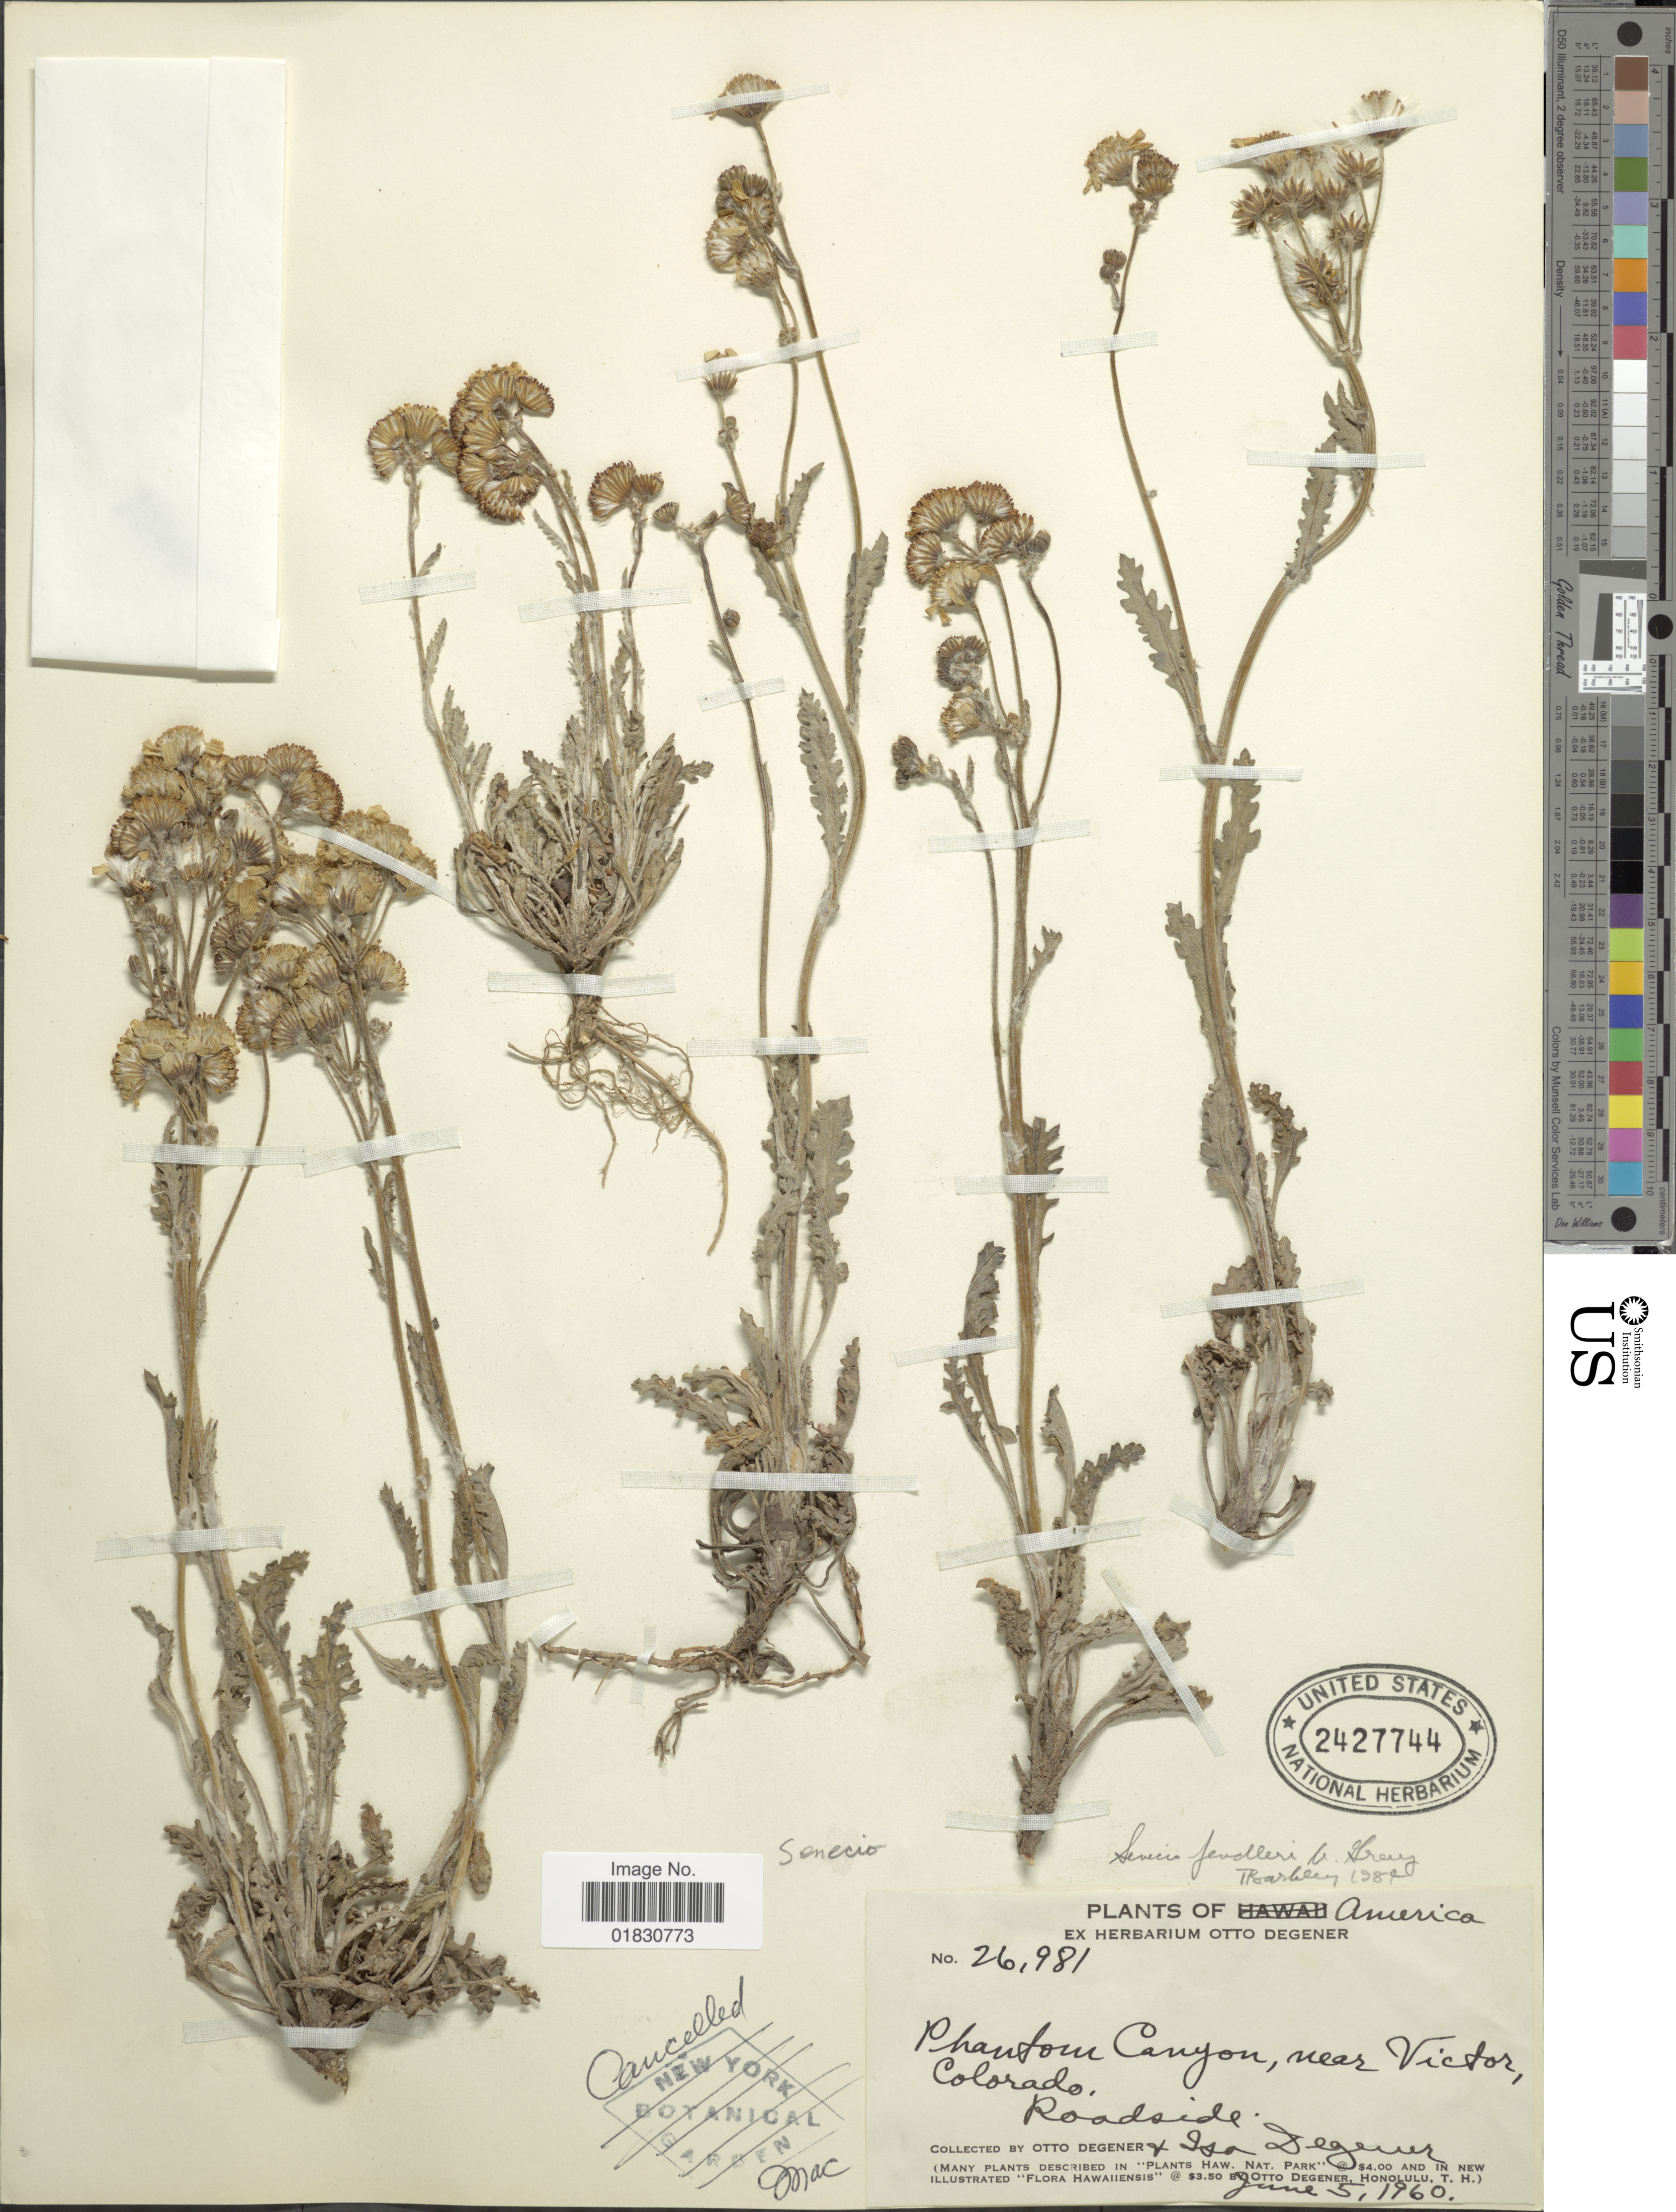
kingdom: Plantae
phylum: Tracheophyta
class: Magnoliopsida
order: Asterales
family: Asteraceae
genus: Packera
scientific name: Packera fendleri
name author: (A. Gray) W.A. Weber & Á. Löve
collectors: O. Degener & I. Degener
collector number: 26981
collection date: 1960-06-05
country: United States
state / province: Colorado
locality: Phantom Canyon, near Victor, Colorado, Roadside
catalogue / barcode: US 2427744